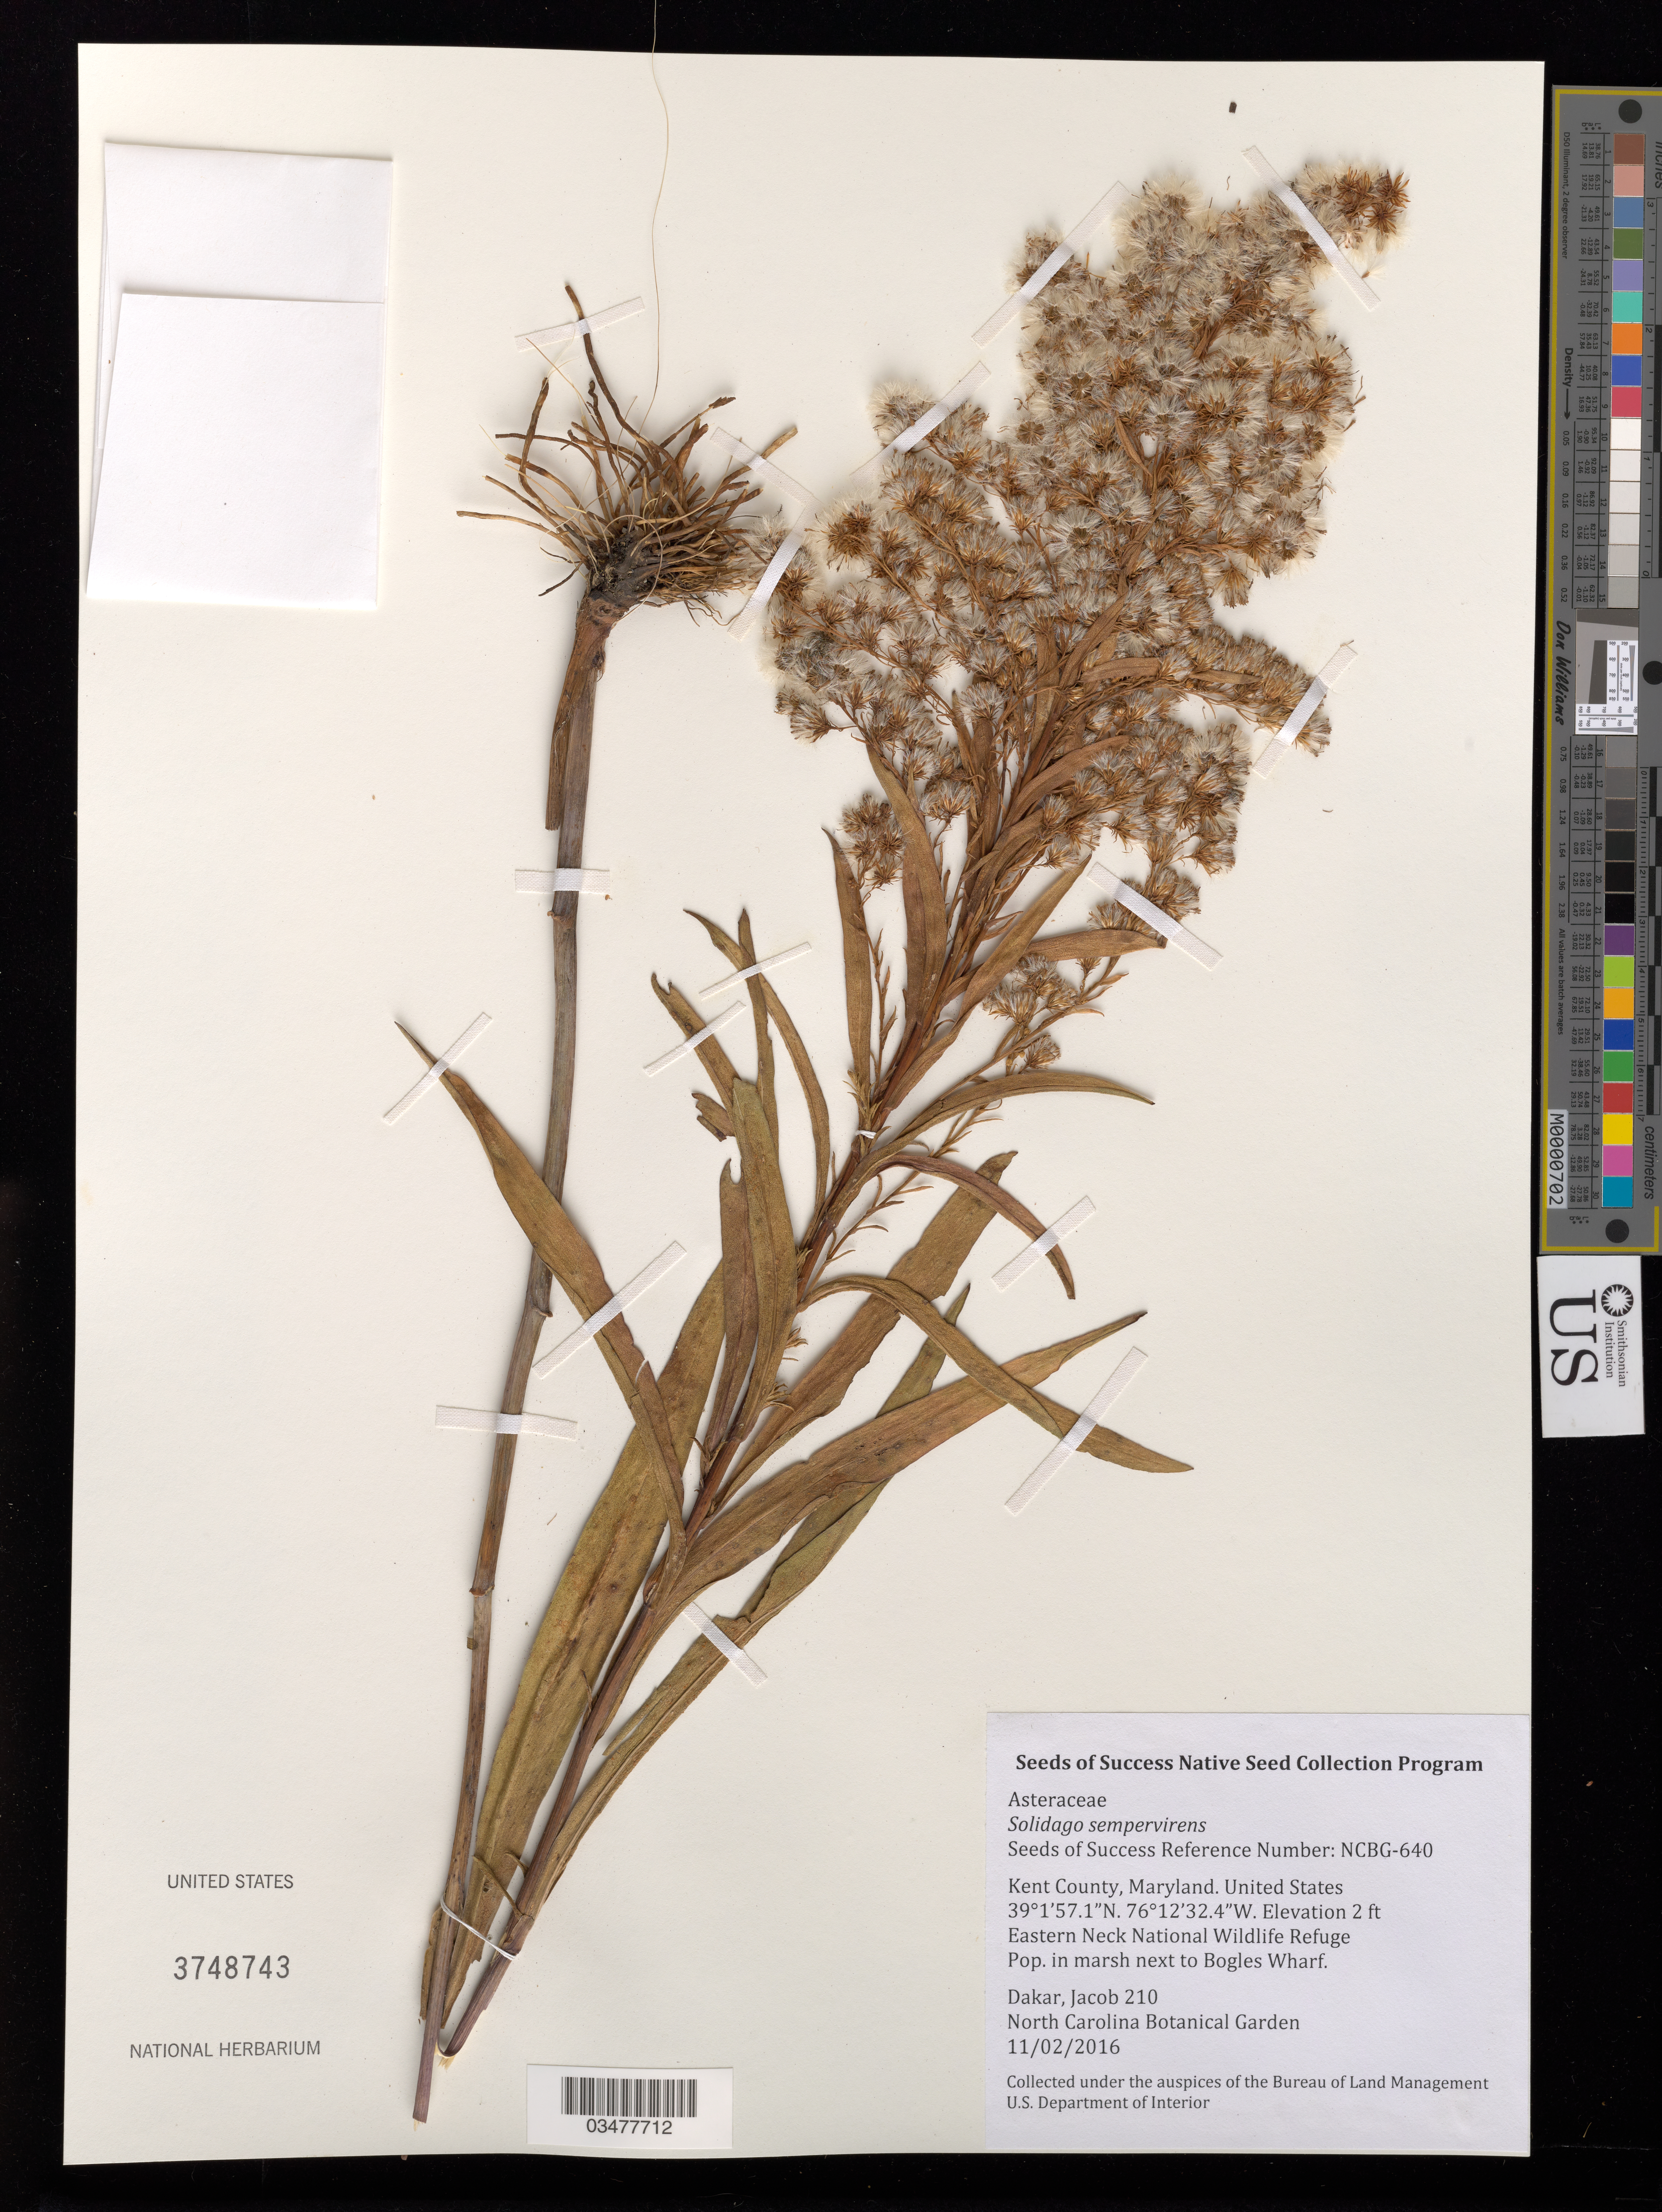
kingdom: Plantae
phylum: Tracheophyta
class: Magnoliopsida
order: Asterales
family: Asteraceae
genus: Solidago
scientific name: Solidago sempervirens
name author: L.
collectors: J. Dakar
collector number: NCBG-640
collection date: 2016-11-02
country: United States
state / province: Maryland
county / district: Kent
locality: Eastern Neck National Wildlife Refuge, Bogles Wharf Rd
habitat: Mid-atlantic high salt marsh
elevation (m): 1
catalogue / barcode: US 3748743